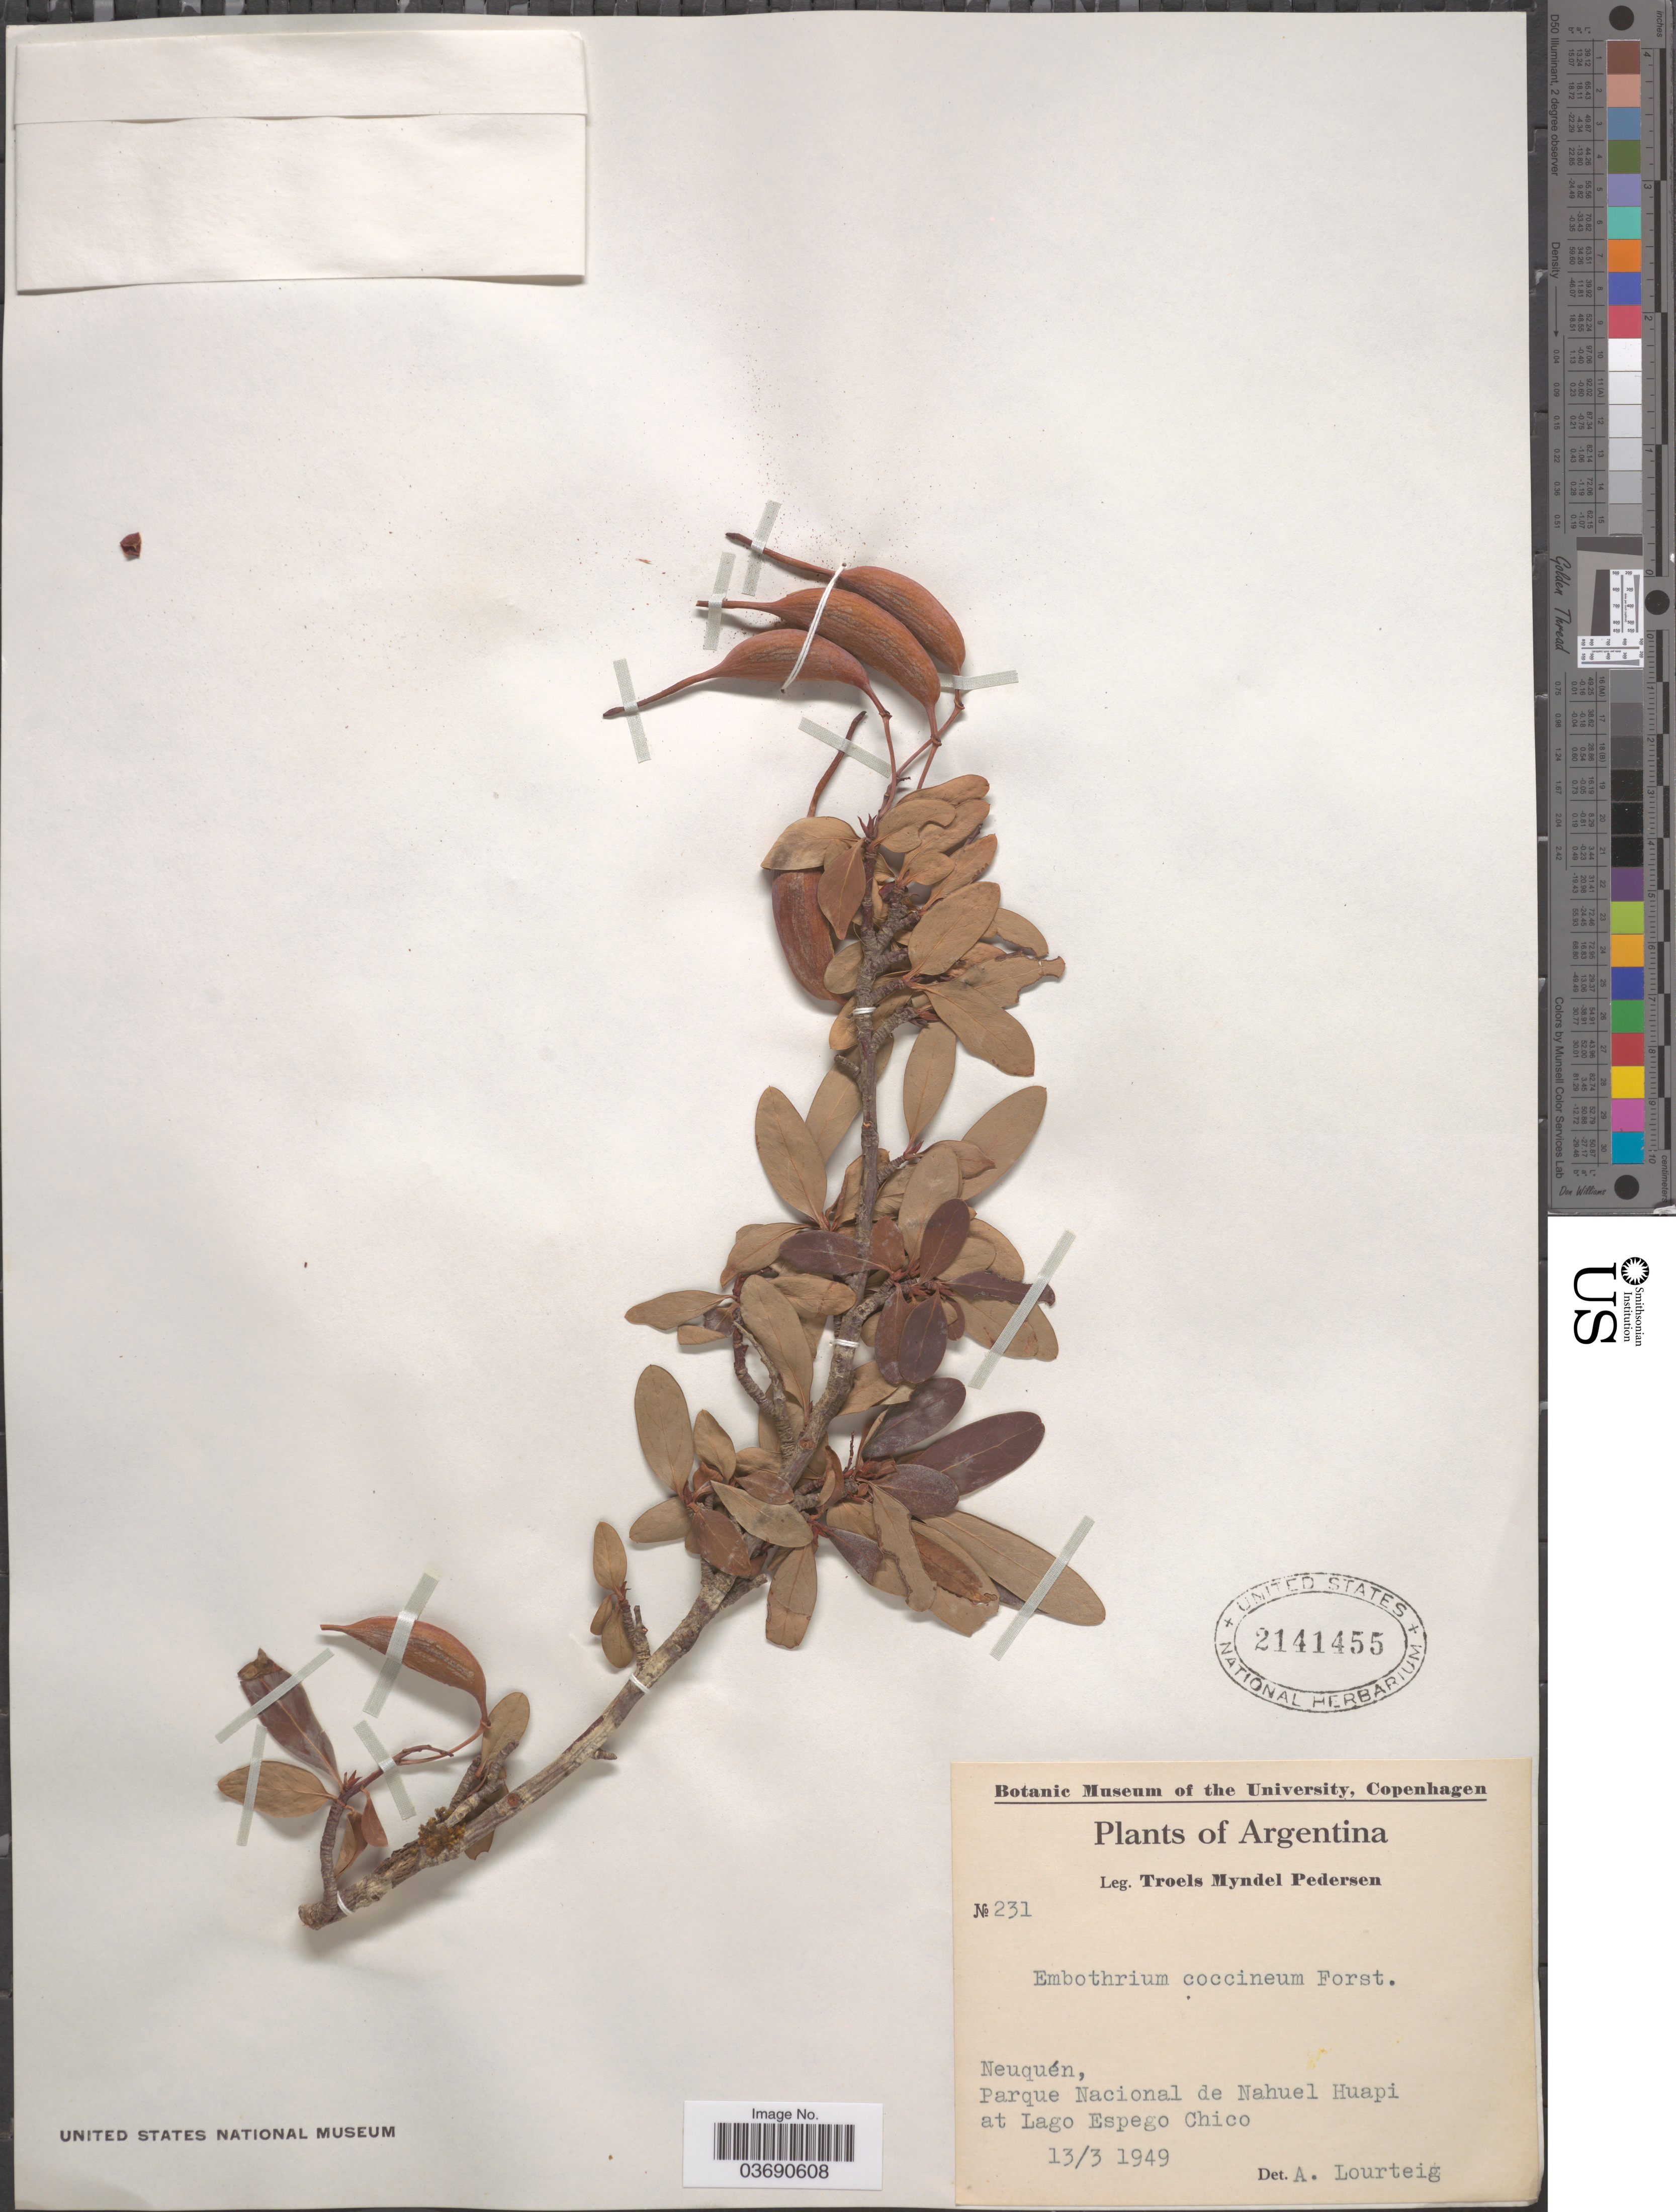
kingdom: Plantae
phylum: Tracheophyta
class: Magnoliopsida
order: Proteales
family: Proteaceae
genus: Embothrium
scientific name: Embothrium coccineum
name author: J.R. Forst. & G. Forst.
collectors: T. Pederson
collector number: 231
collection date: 1949-03-13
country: Argentina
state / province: Neuquen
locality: Parque Nacional de Nahuel Huapi at Lago Espego Chico.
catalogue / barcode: US 2141455